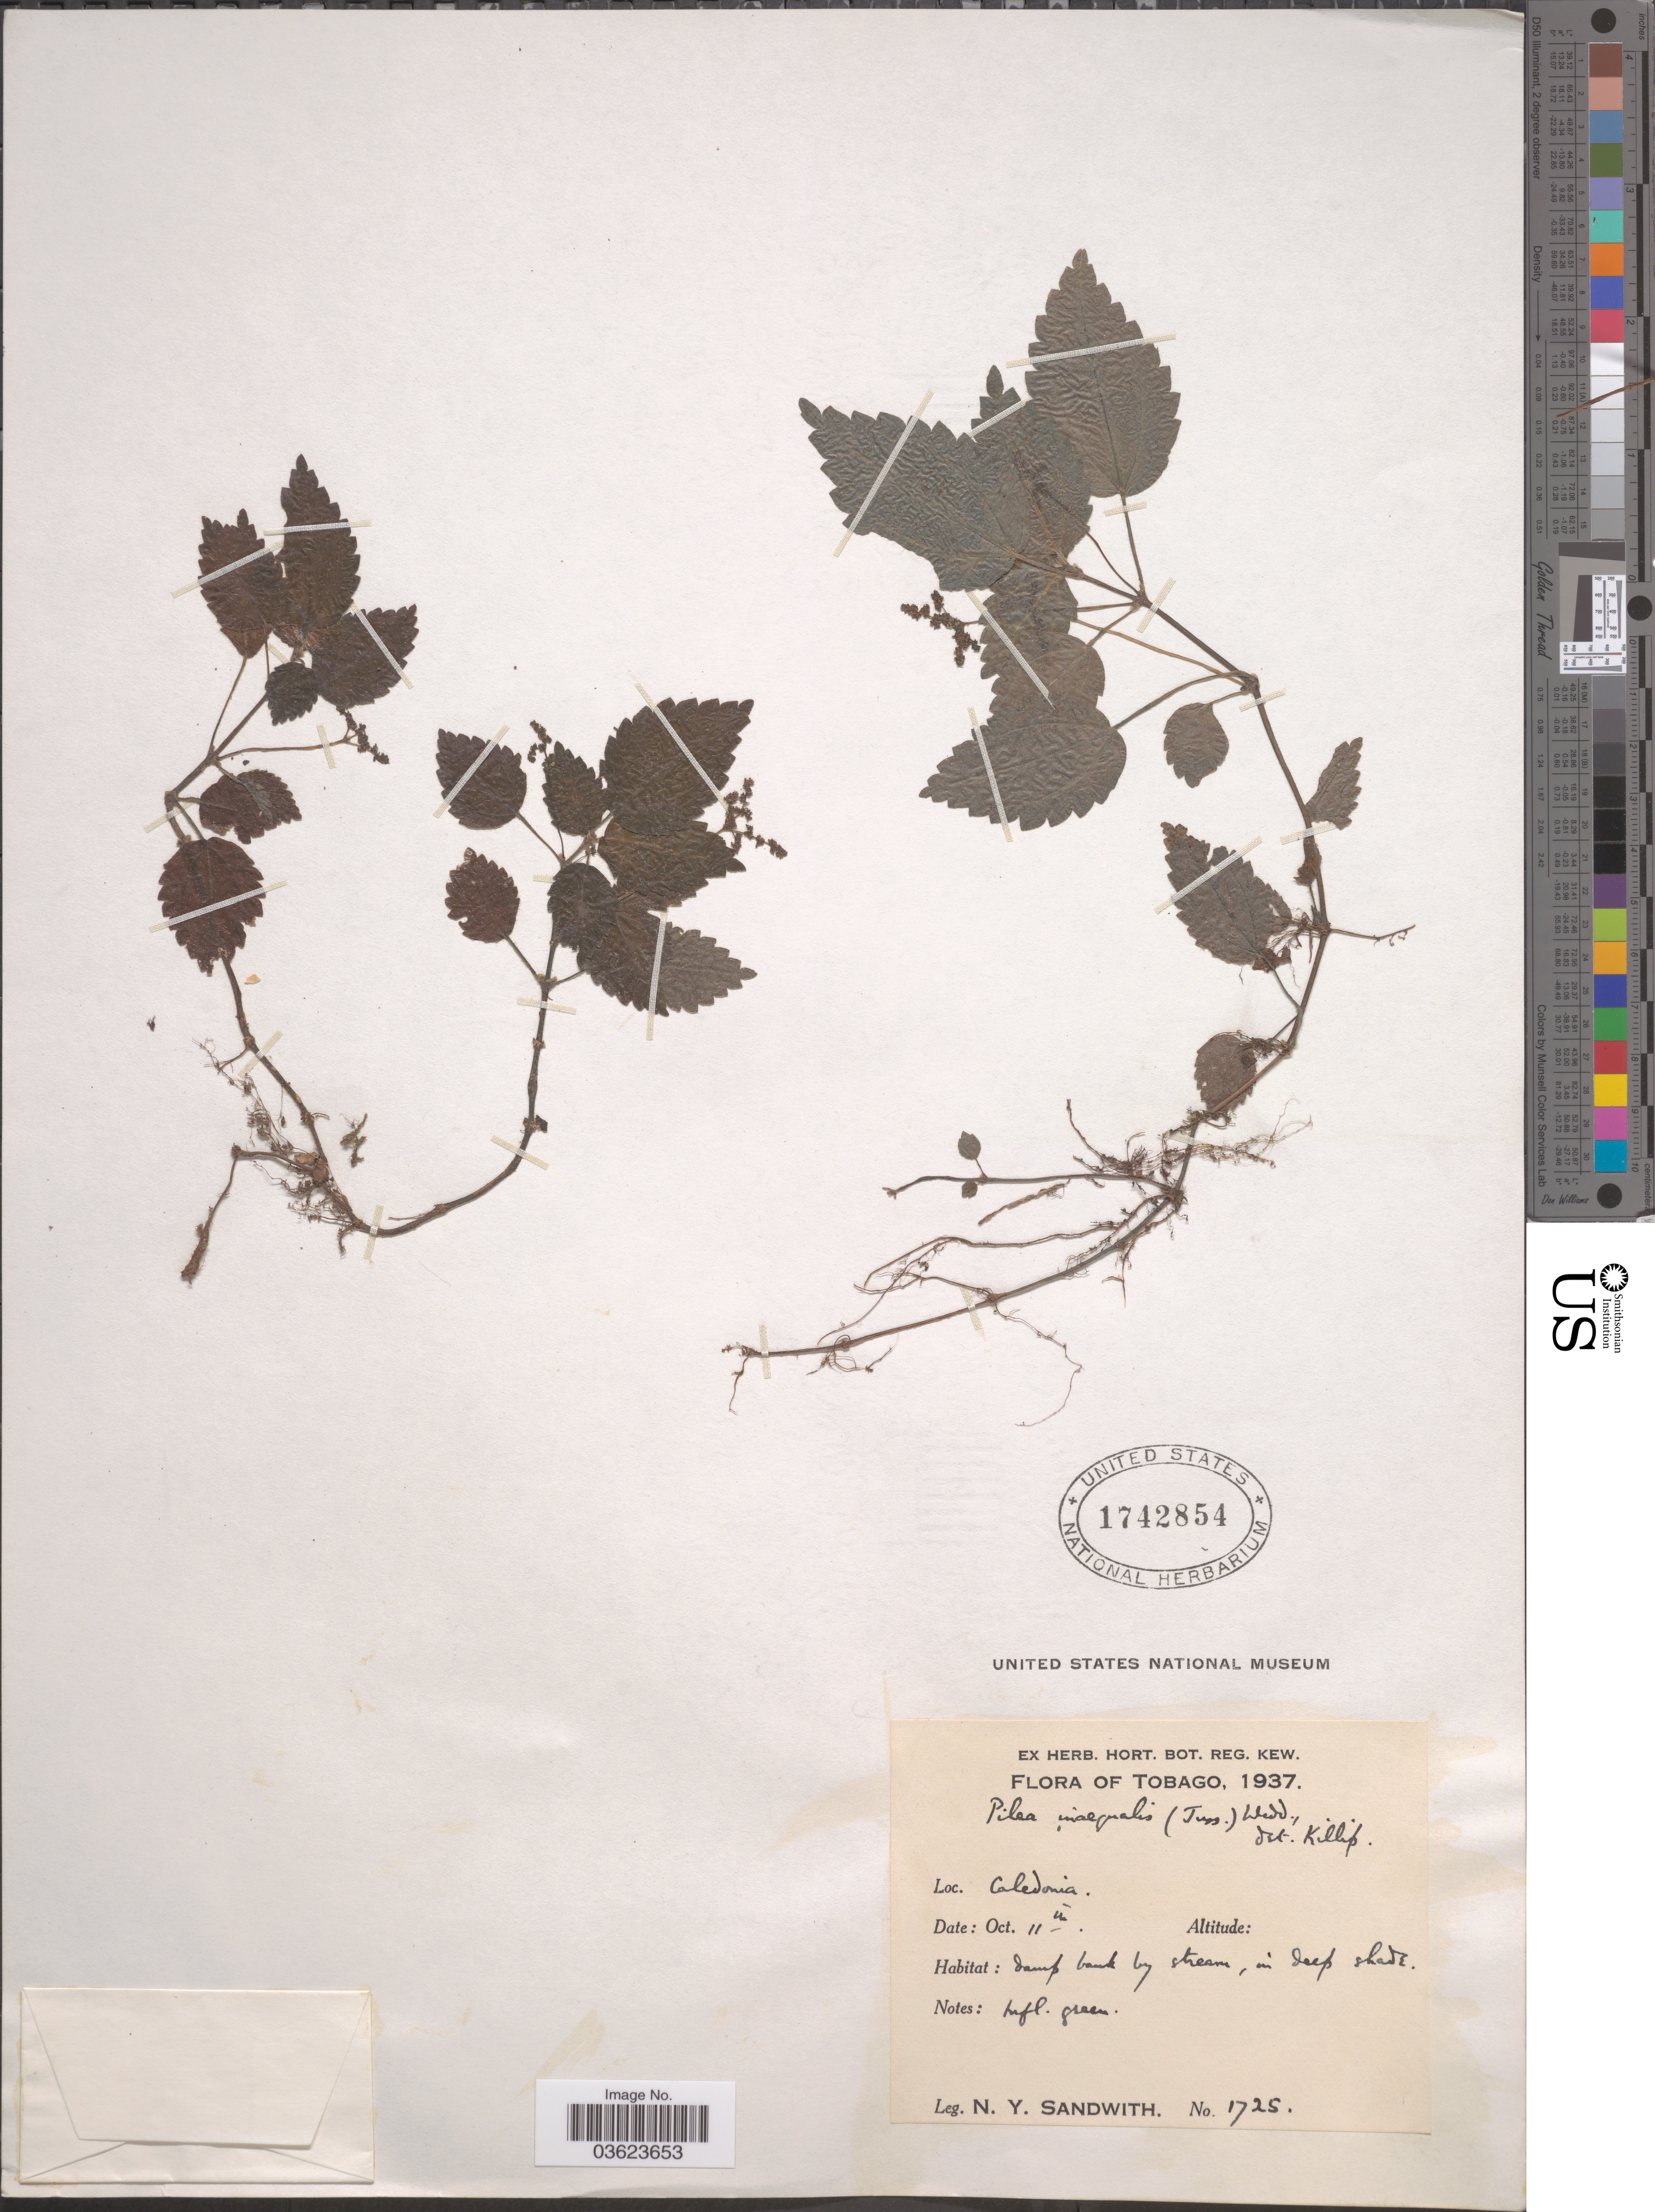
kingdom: Plantae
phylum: Tracheophyta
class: Magnoliopsida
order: Rosales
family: Urticaceae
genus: Pilea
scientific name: Pilea inaequalis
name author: (Juss. ex Poir.) Wedd.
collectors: N. Y. Sandwith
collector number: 1725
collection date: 1937-10-11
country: Trinidad and Tobago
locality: Tobago. Caledonia.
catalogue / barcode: US 1742854